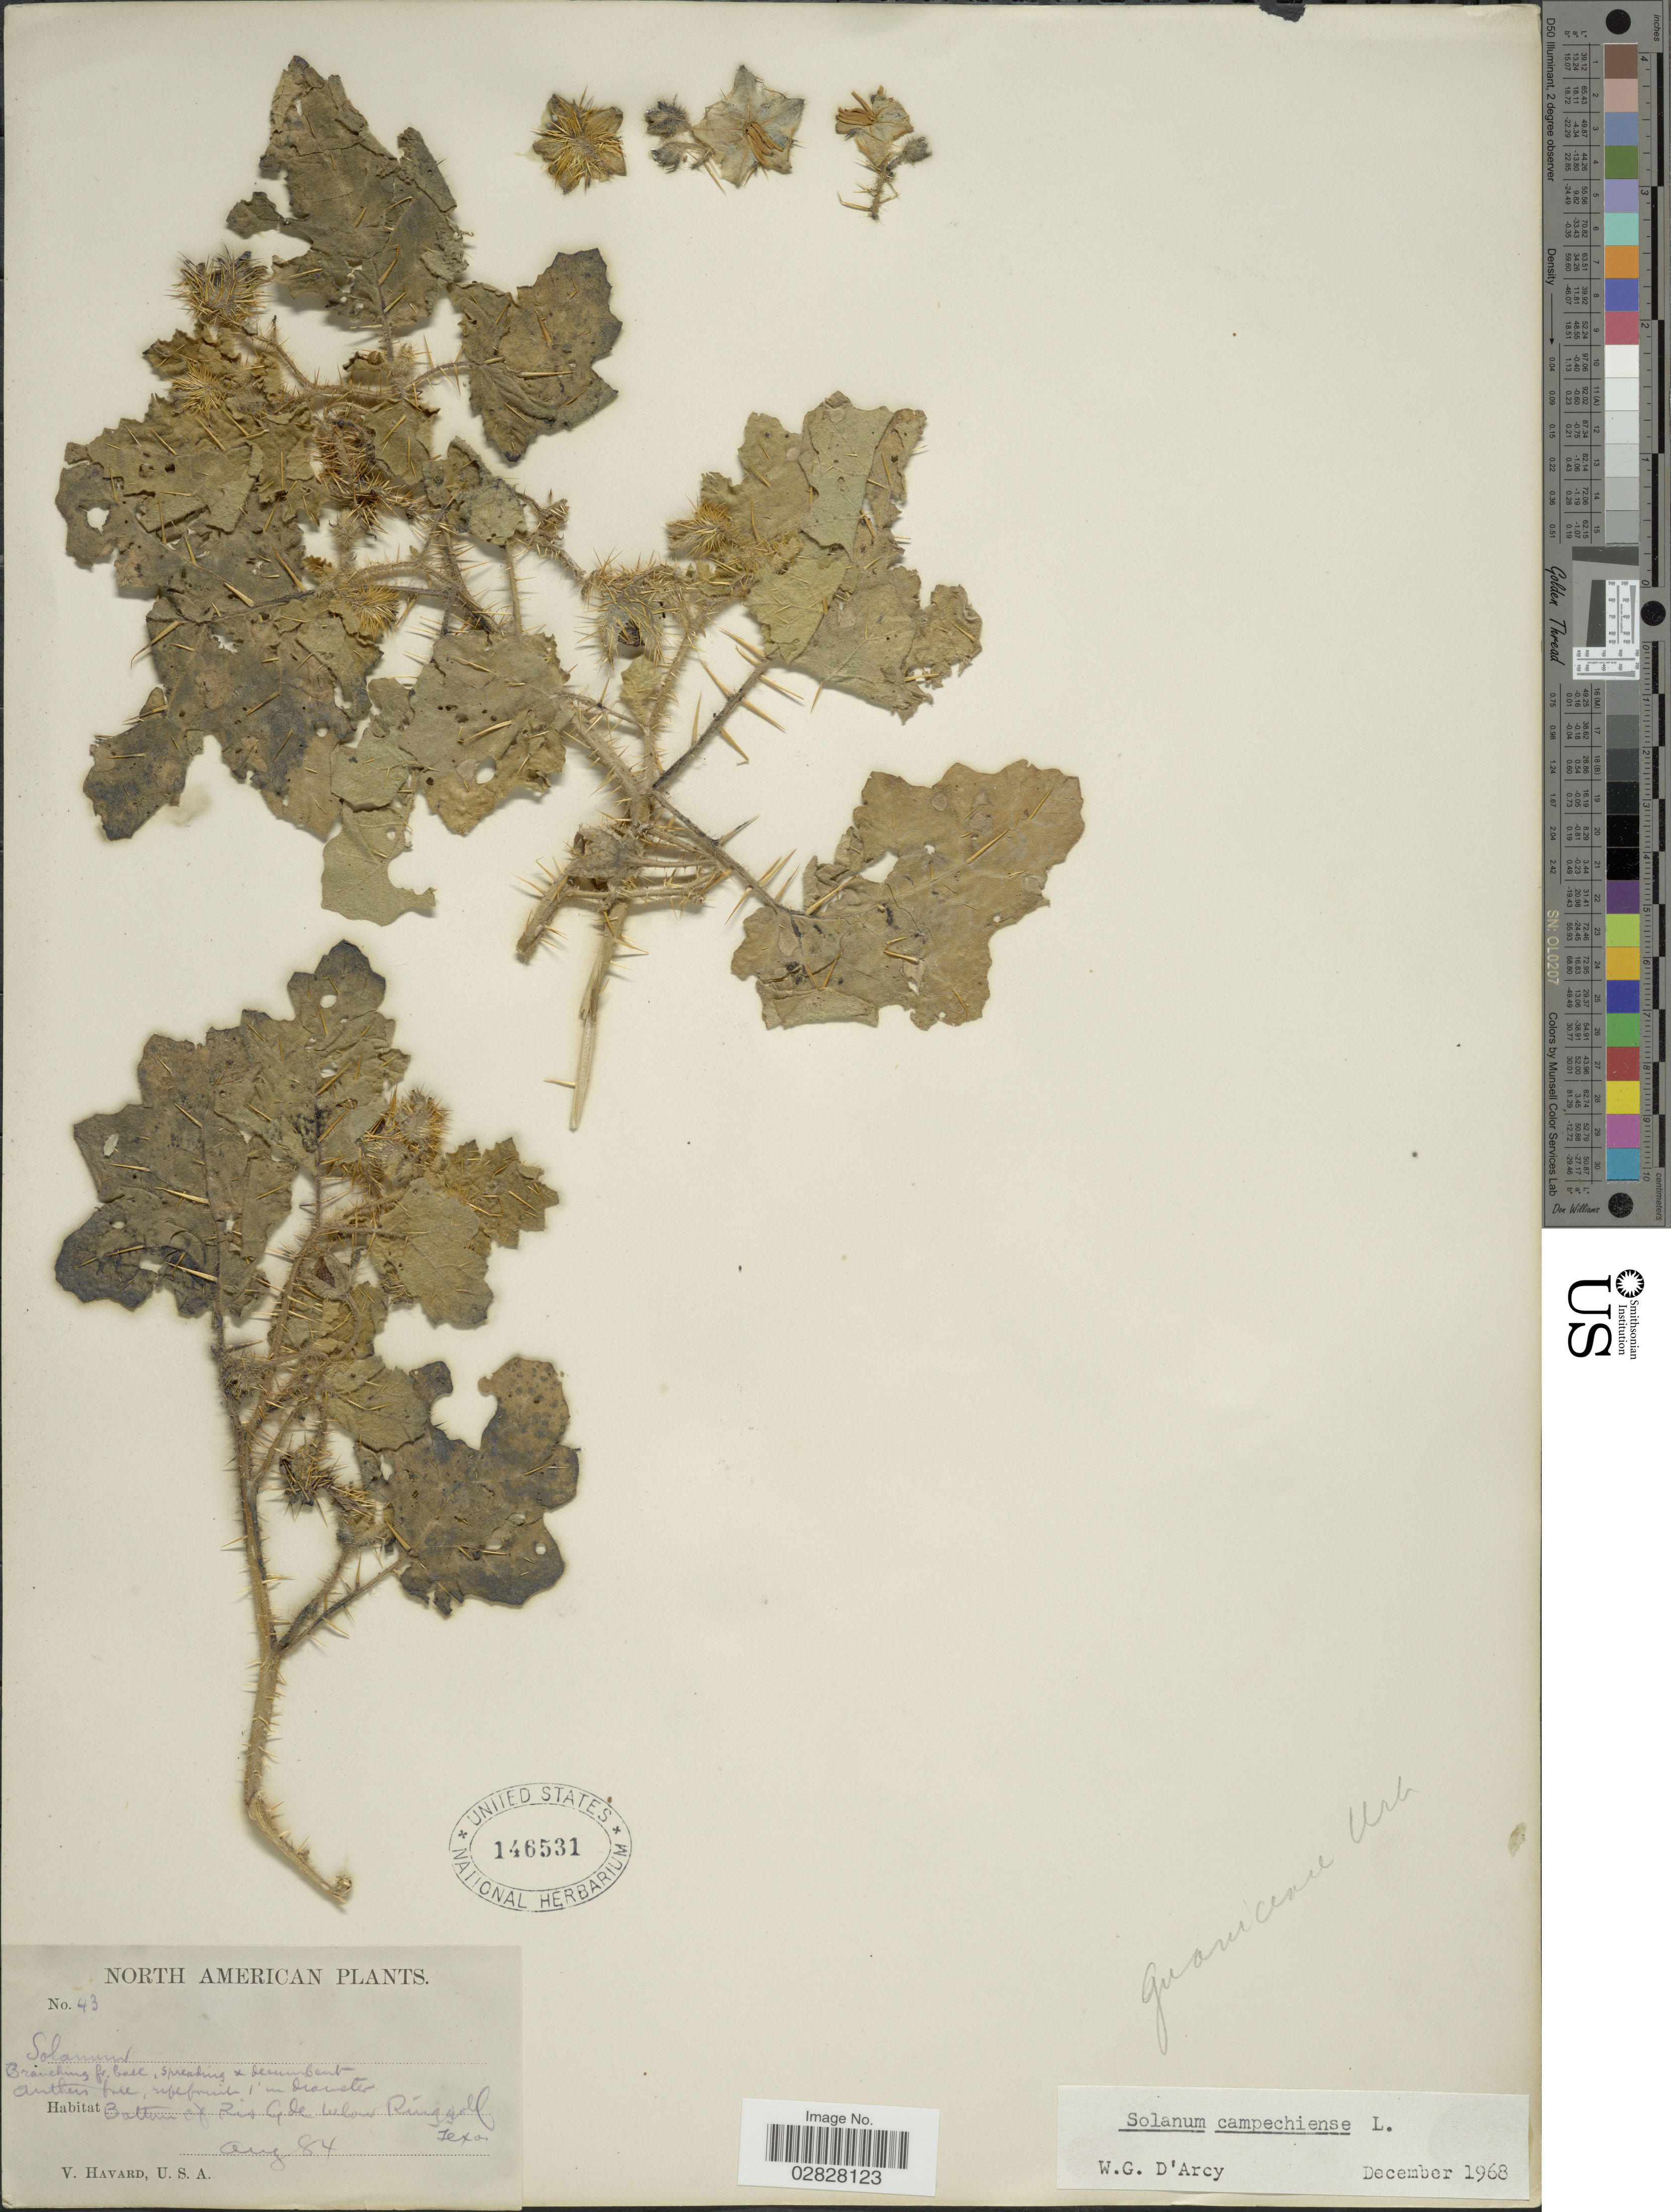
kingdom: Plantae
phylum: Tracheophyta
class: Magnoliopsida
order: Solanales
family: Solanaceae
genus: Solanum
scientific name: Solanum campechiense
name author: L.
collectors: V. Havard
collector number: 43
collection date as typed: Transcribed d/m/y: /8/84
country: United States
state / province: Texas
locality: Bottom of Rio Gde below Ringgold.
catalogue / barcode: US 146531